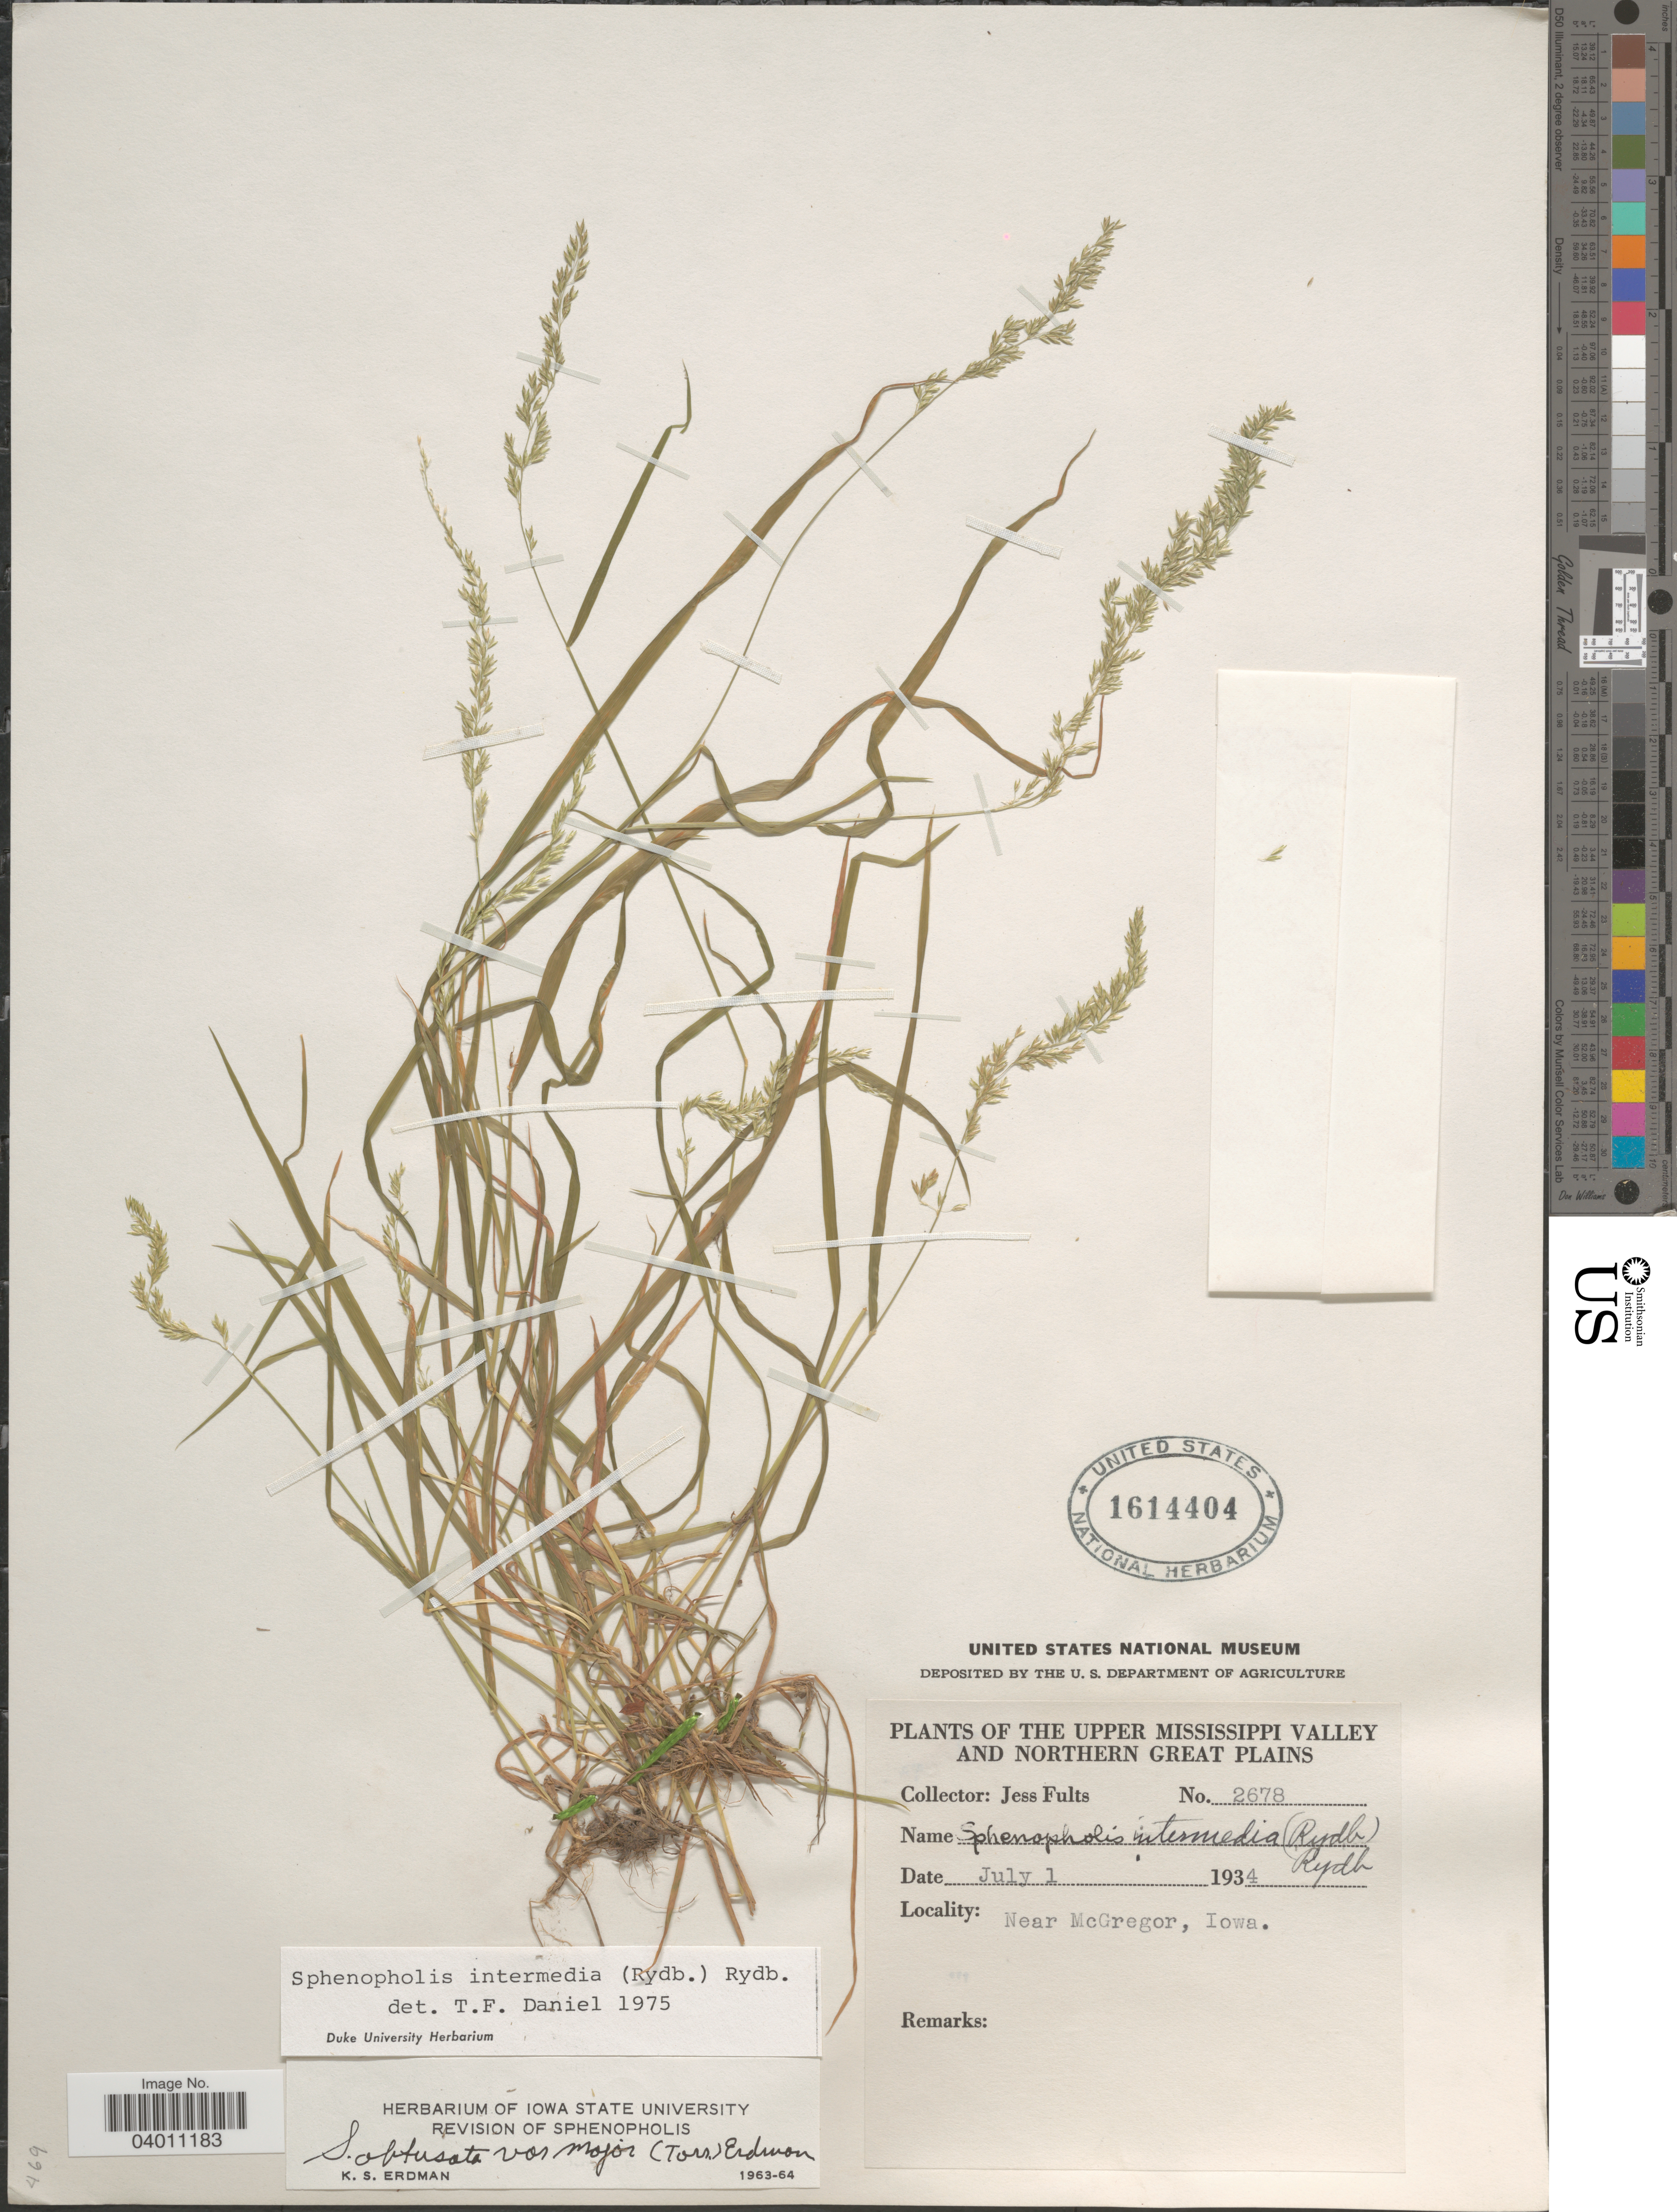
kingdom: Plantae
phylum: Tracheophyta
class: Liliopsida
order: Poales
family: Poaceae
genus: Sphenopholis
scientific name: Sphenopholis intermedia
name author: (Rydb.) Rydb.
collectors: J. Fults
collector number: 2678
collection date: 1934-07-01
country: United States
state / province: Iowa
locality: The upper Mississippi Valley and Northern Great Plains. Near McGregor.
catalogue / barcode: US 1614404